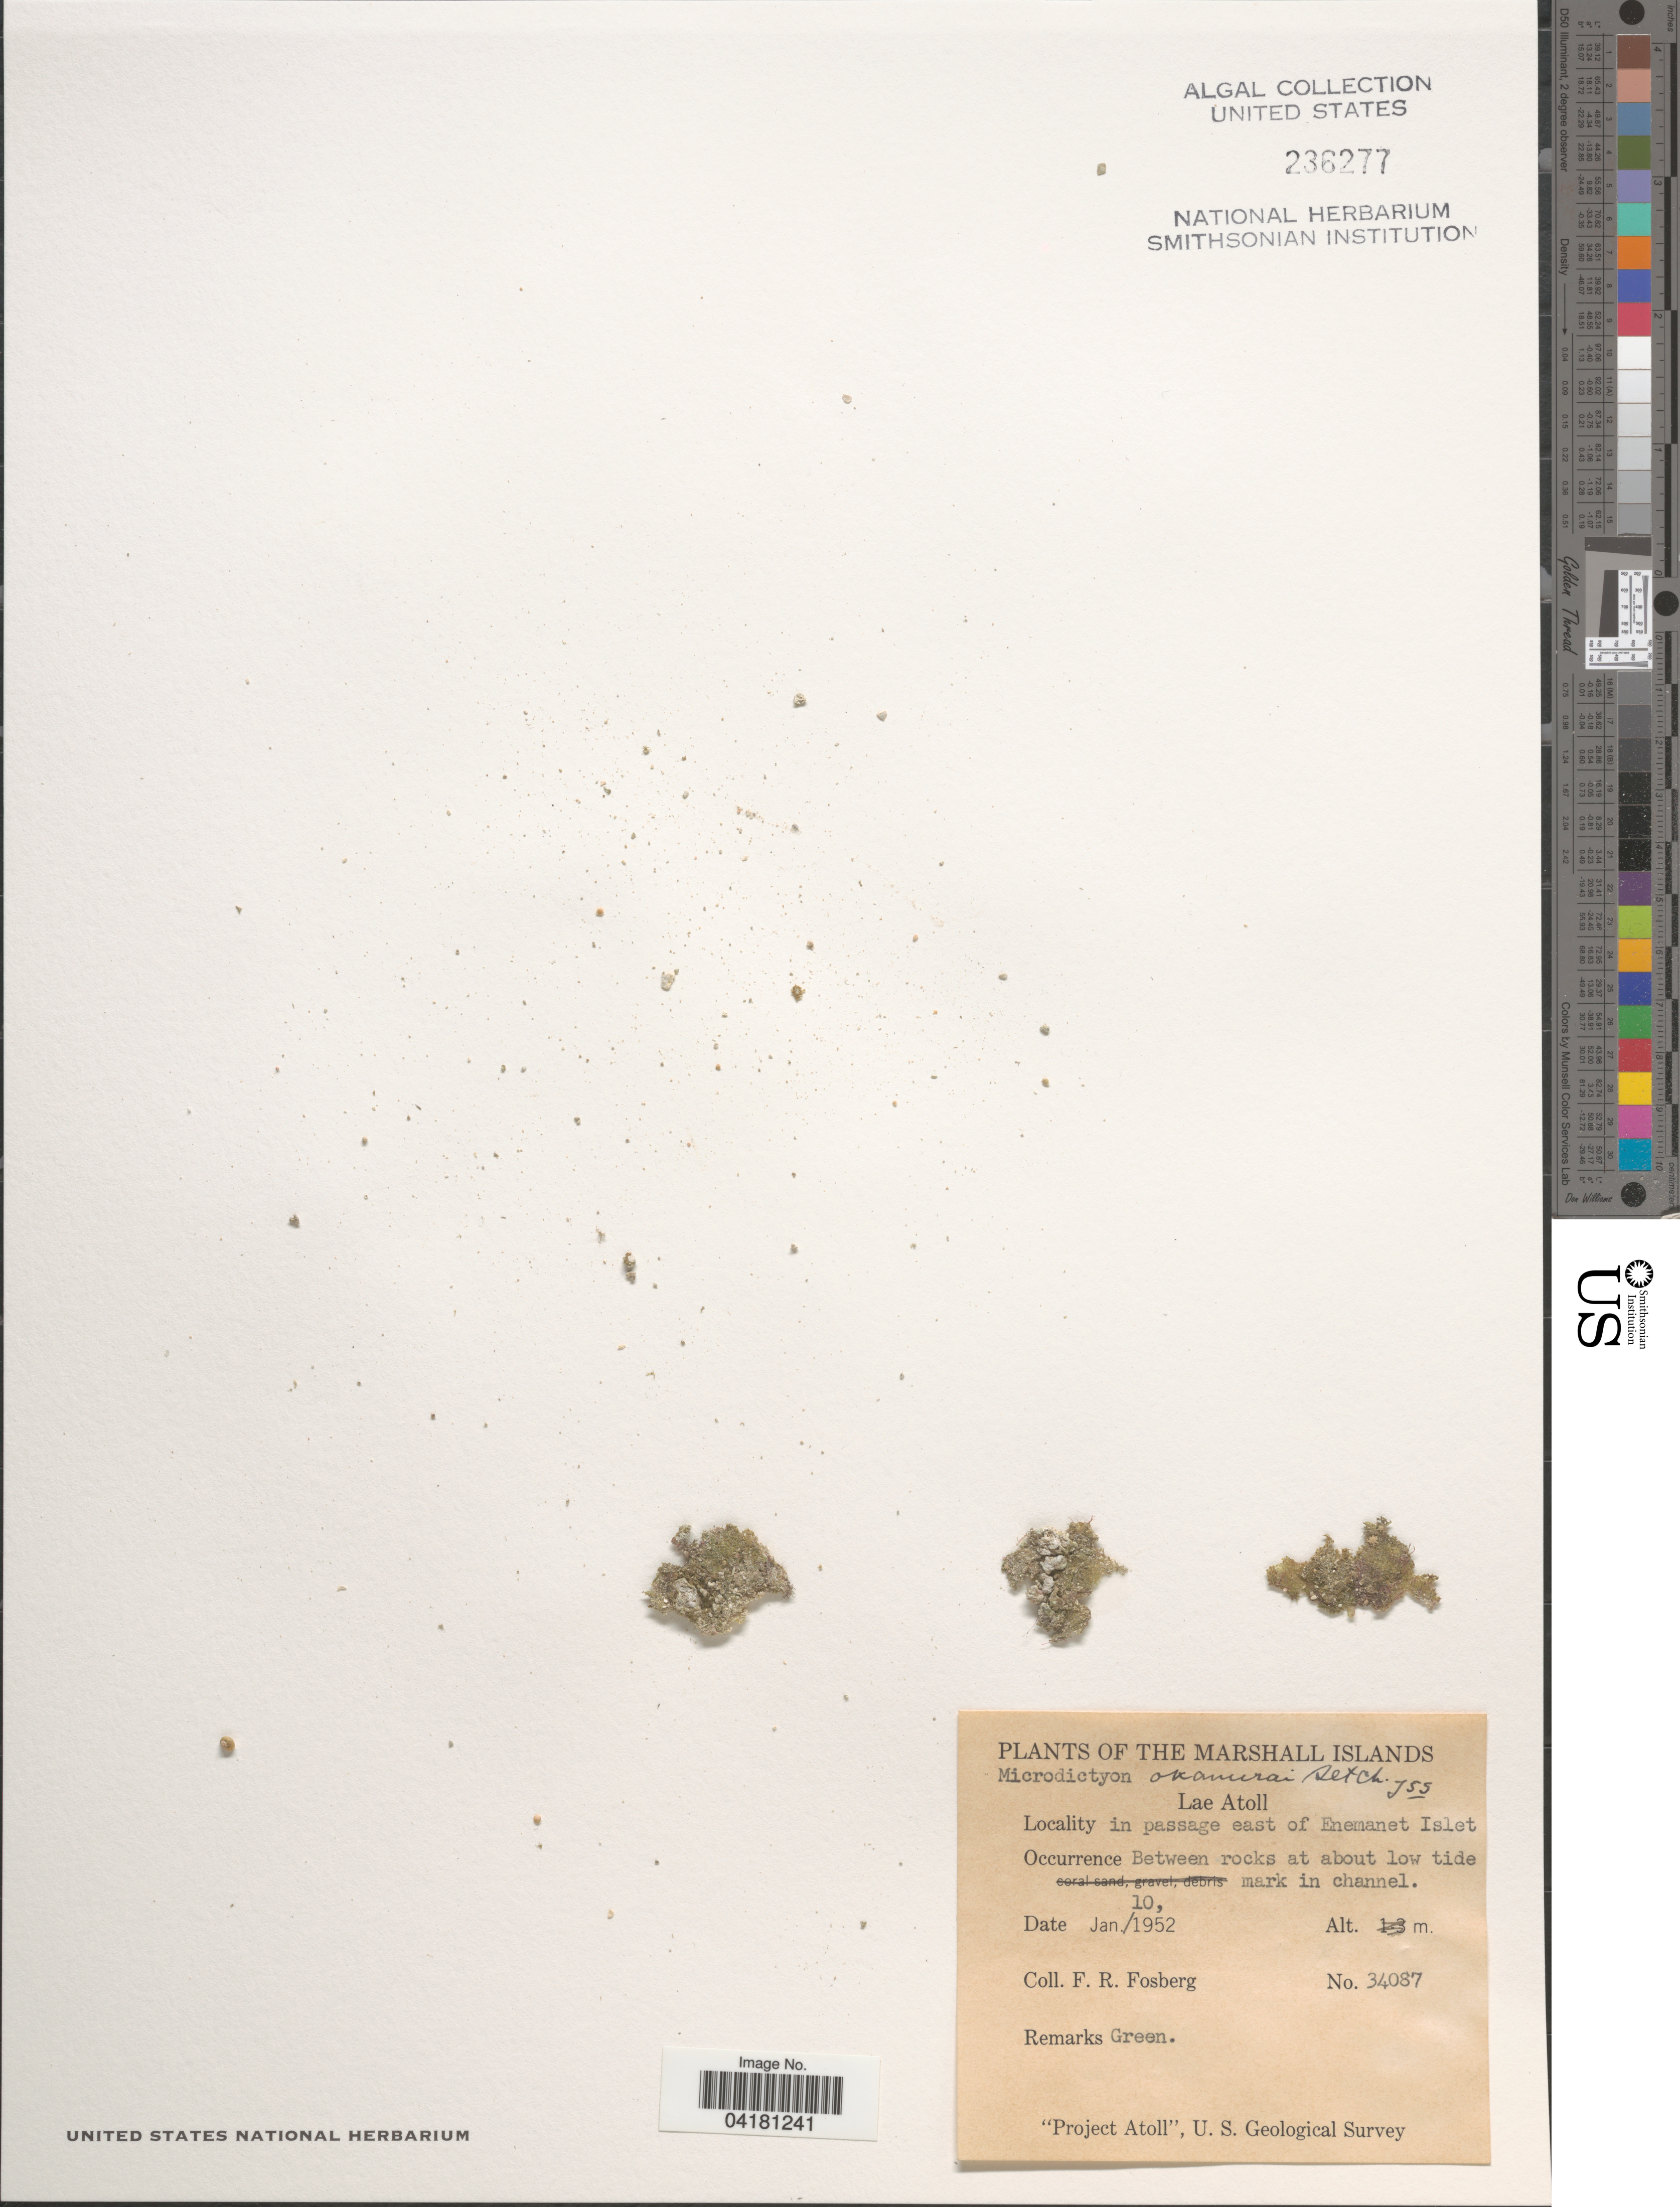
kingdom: Plantae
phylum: Chlorophyta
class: Ulvophyceae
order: Cladophorales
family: Anadyomenaceae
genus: Microdictyon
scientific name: Microdictyon okamurae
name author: Setch.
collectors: F. R. Fosberg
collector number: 34087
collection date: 1952-01-10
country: Marshall Islands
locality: Lae Atoll. In passage east of Enemanet Islet. "Project Atoll", U. S. Geological Survey.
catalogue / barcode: US 236277